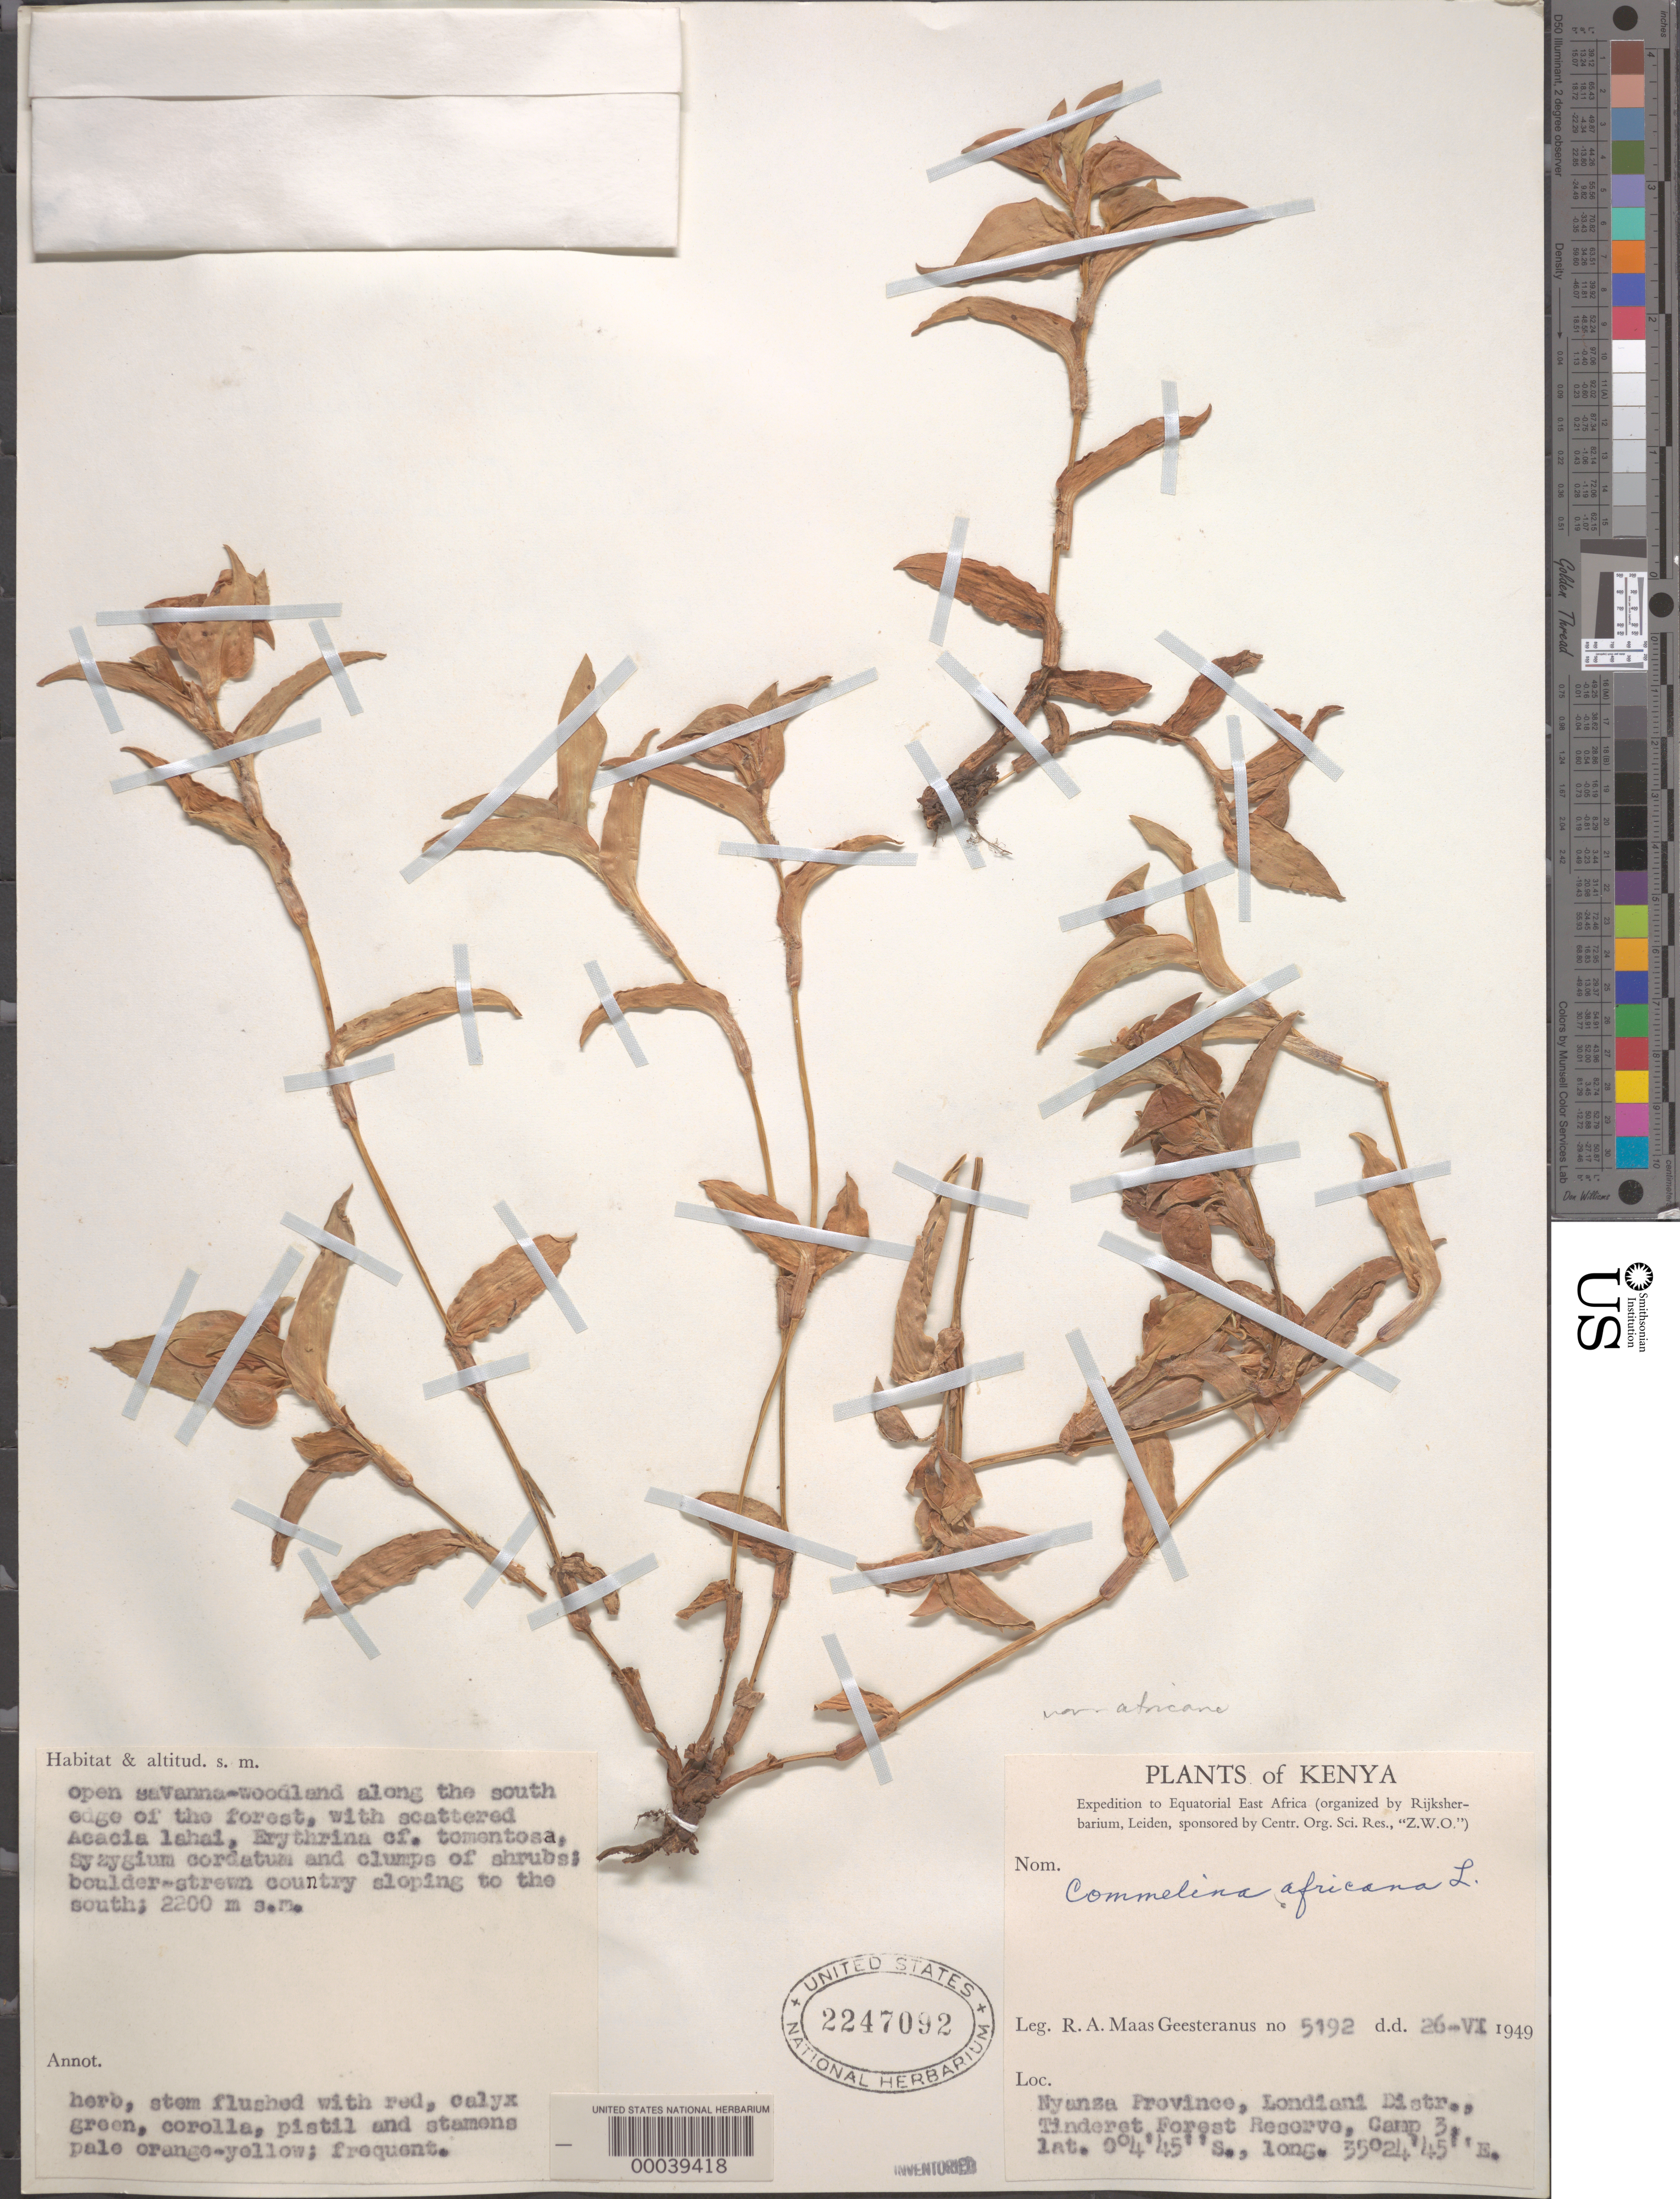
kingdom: Plantae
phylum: Tracheophyta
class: Liliopsida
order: Commelinales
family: Commelinaceae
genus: Commelina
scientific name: Commelina africana var. africana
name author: L.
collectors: R. A. Maas Geesteranus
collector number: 5192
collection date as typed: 26 Jun 1949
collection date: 1949-06-26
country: Kenya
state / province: Kericho (?)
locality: Tinderet forest reserve, londiani district. [province originally recorded as nyanza.]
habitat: Open savanna-woodland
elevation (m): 2200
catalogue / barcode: US 2247092